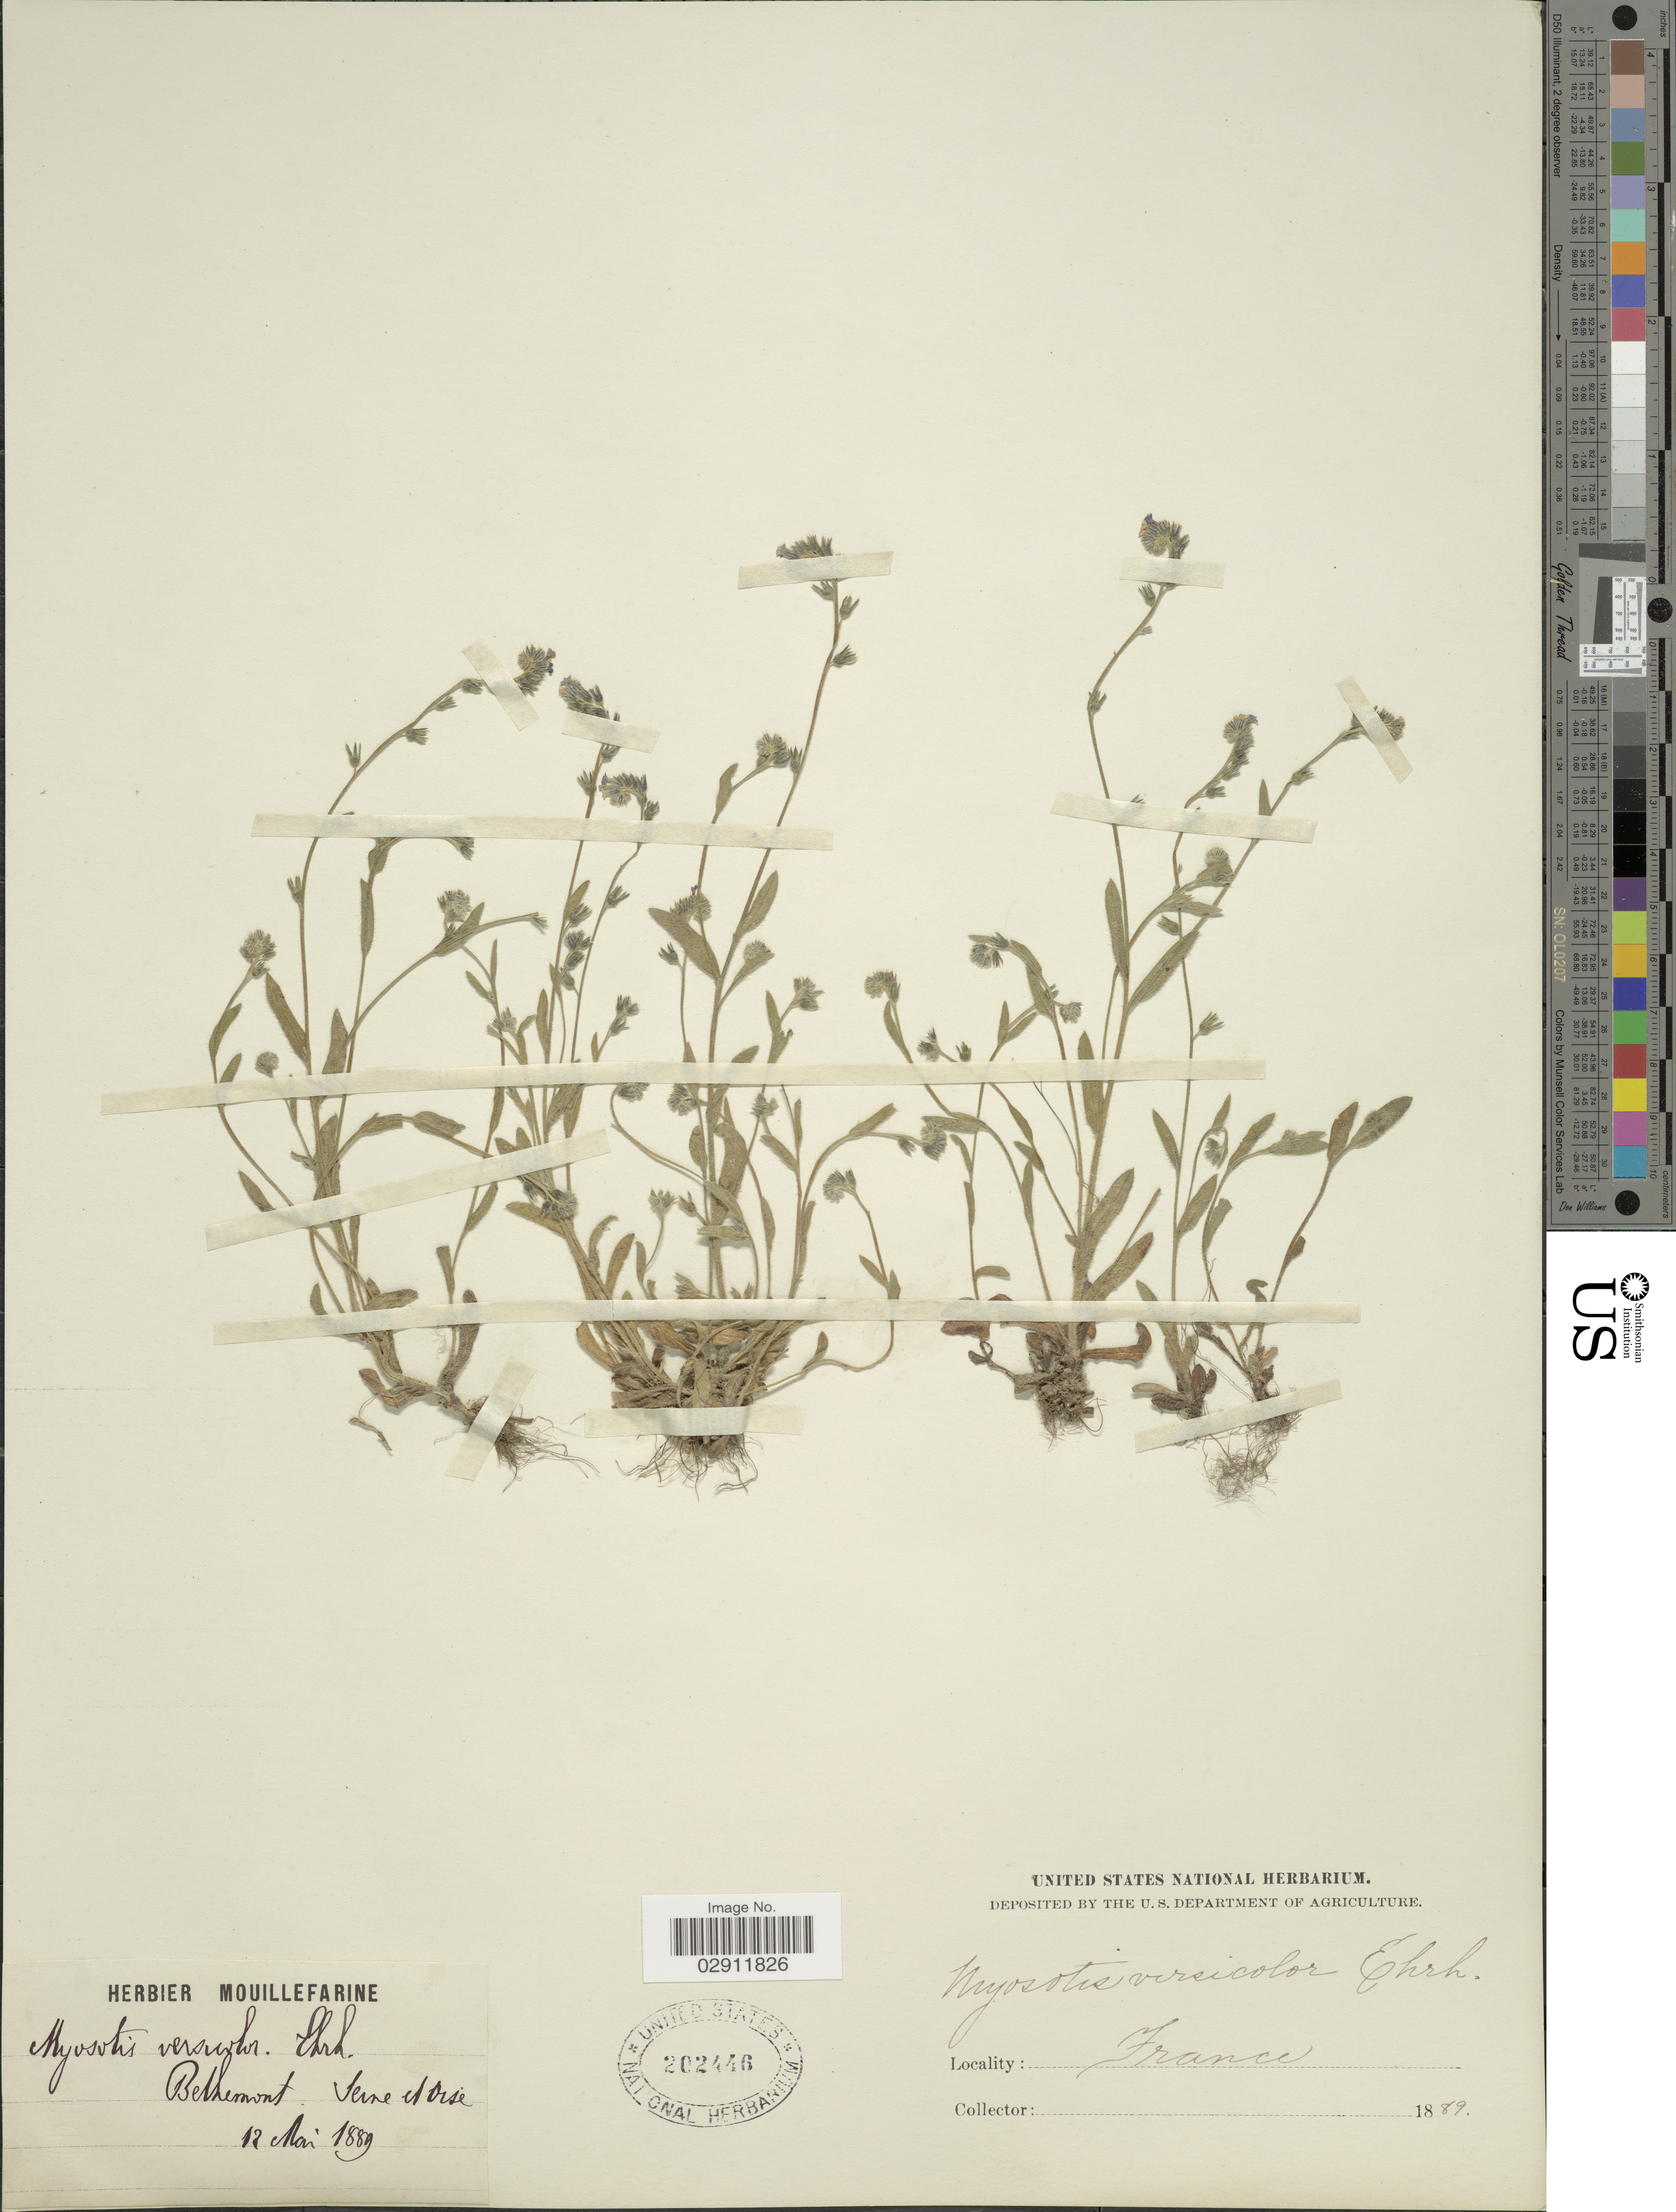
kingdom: Plantae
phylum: Tracheophyta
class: Magnoliopsida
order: Boraginales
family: Boraginaceae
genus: Myosotis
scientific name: Myosotis versicolor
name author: Sm.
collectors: ex herb. Mouillefarine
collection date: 1889-05-12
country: France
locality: Belhemont. Seine et Oise.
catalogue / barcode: US 202446